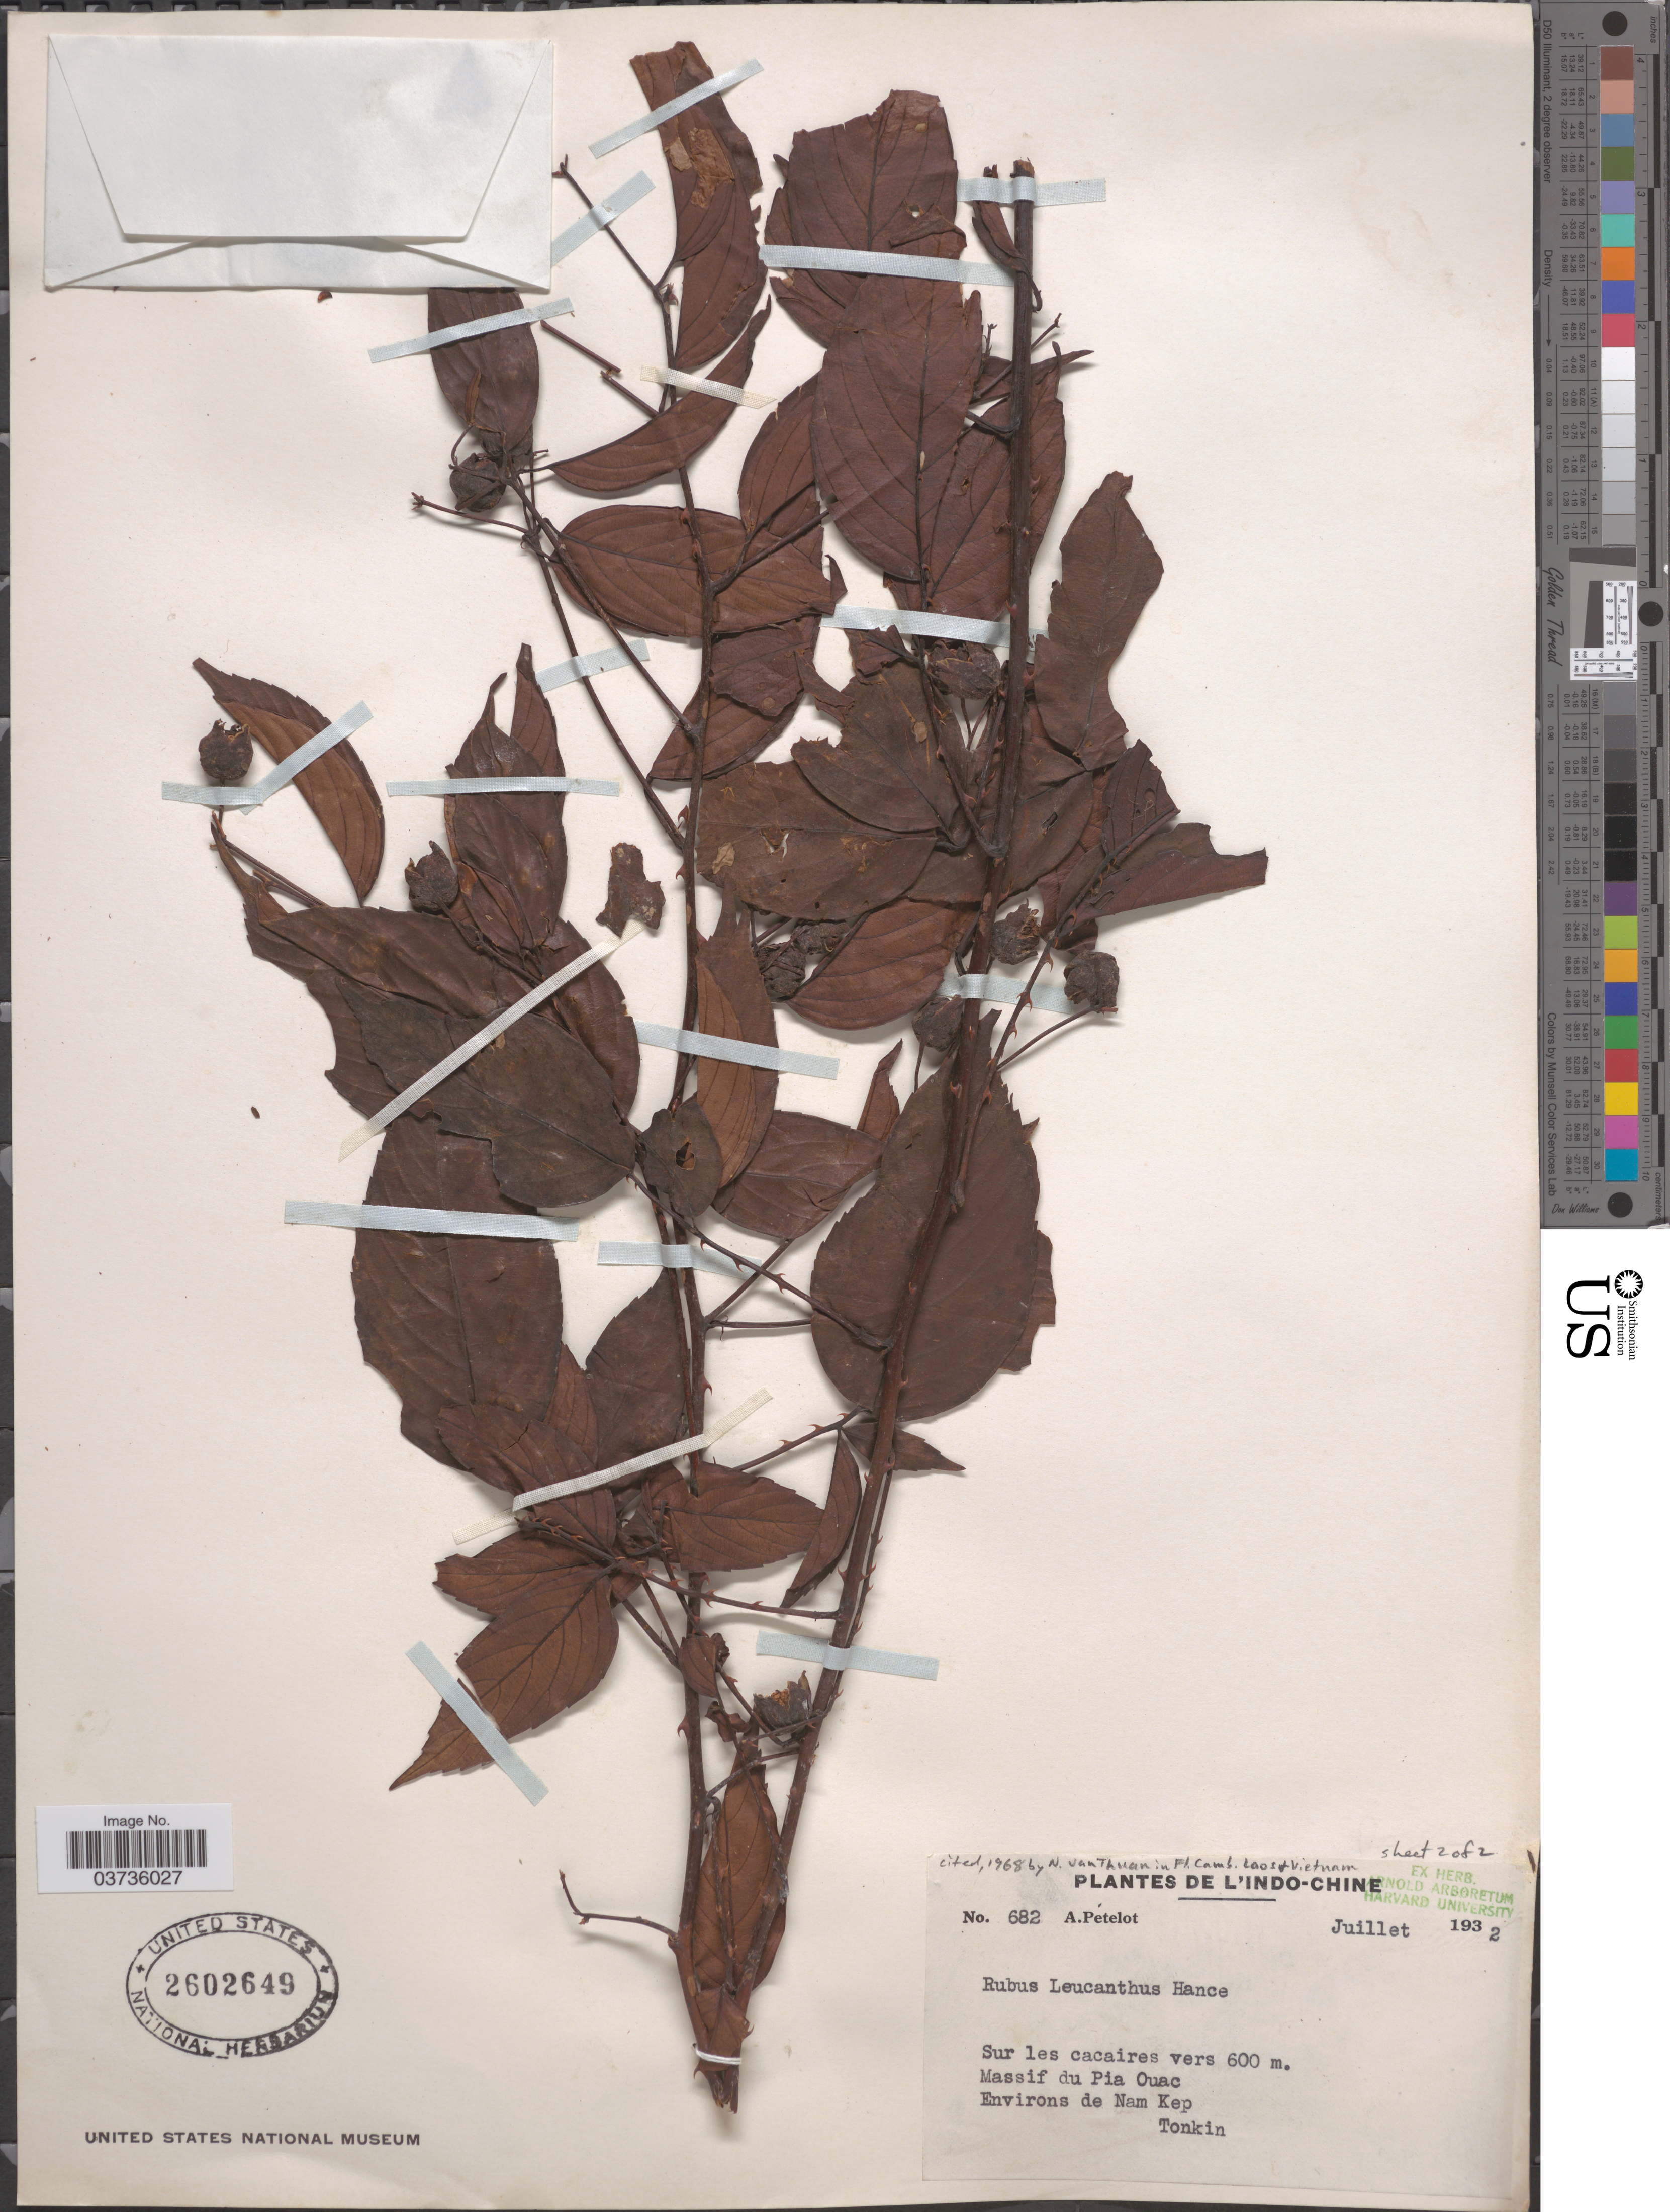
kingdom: Plantae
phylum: Tracheophyta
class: Magnoliopsida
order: Rosales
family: Rosaceae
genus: Rubus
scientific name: Rubus leucanthus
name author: Hance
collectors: A. Petelot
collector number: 682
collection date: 1932-07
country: Vietnam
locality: Indo-Chine. Massif du Pia Ouac. Environs de Nam Kep. Tonkin.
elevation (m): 600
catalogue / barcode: US 2602649